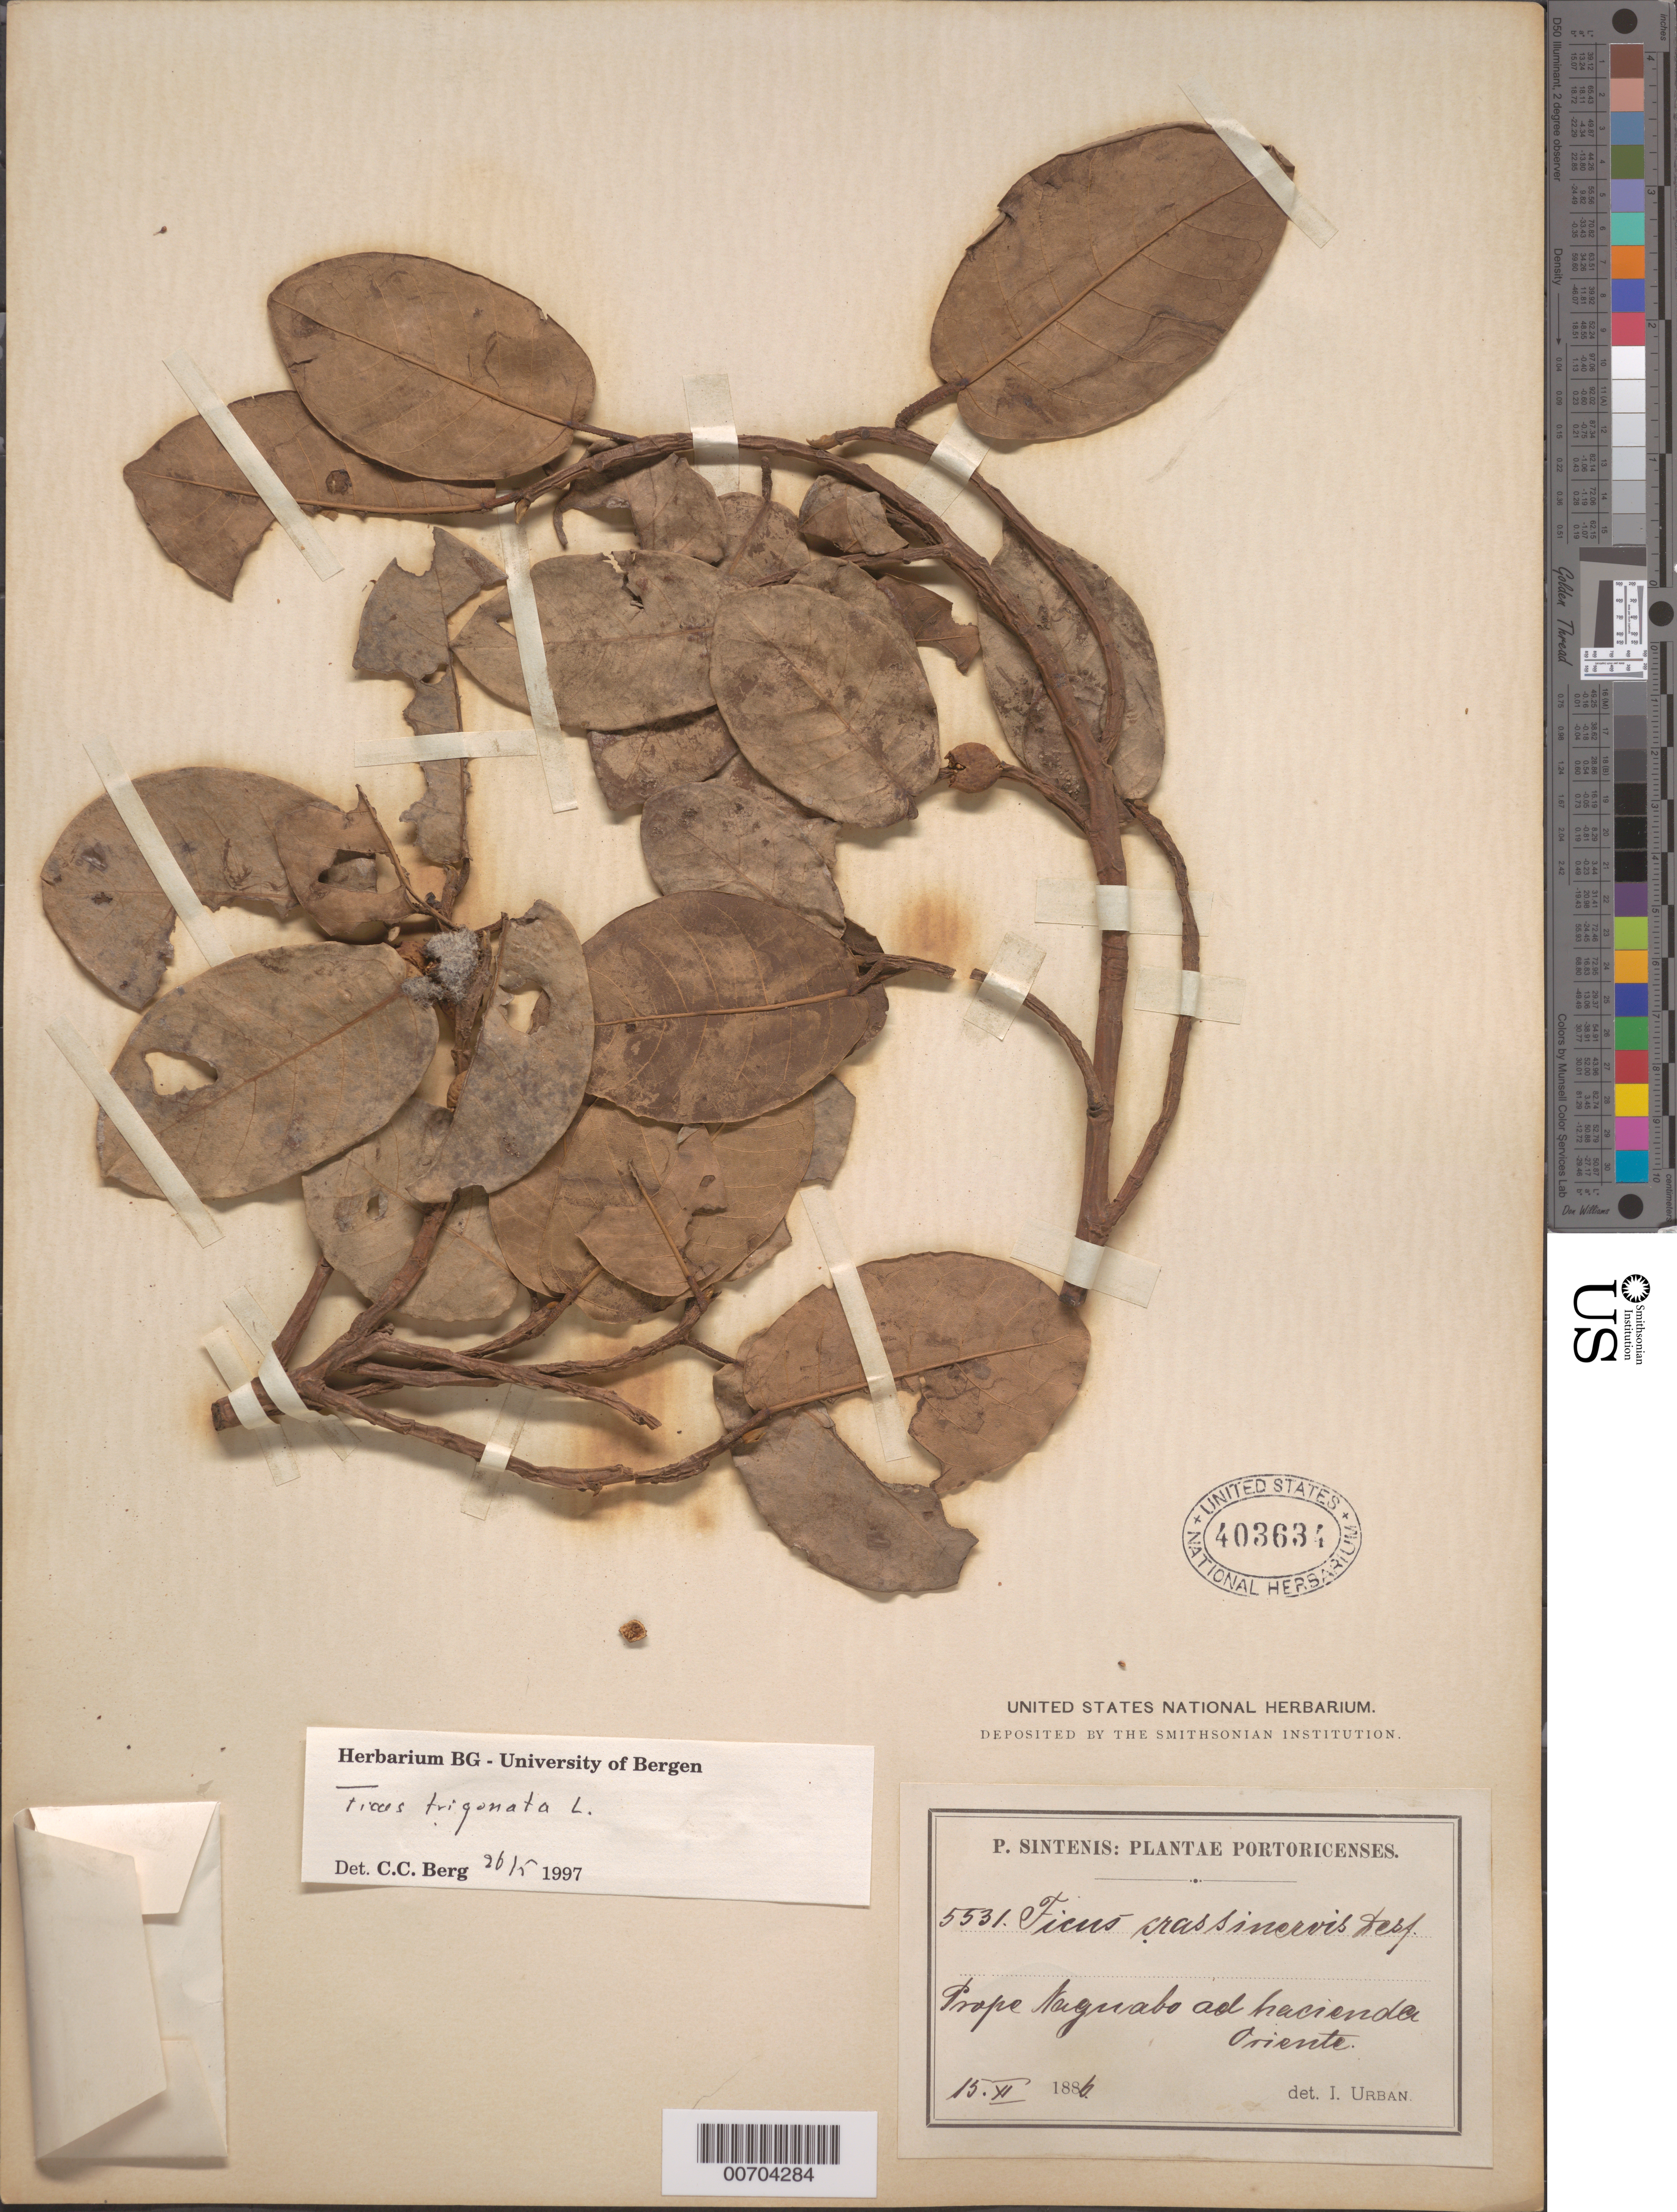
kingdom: Plantae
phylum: Tracheophyta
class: Magnoliopsida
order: Rosales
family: Moraceae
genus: Ficus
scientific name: Ficus trigonata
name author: L.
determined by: Berg, C. C.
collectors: P. Sintenis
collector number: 5531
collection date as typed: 15 Nov 1886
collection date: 1886-11-15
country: Puerto Rico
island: Greater Antilles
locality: Prope Naguabo ad hacienda Oriente.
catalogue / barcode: US 403634